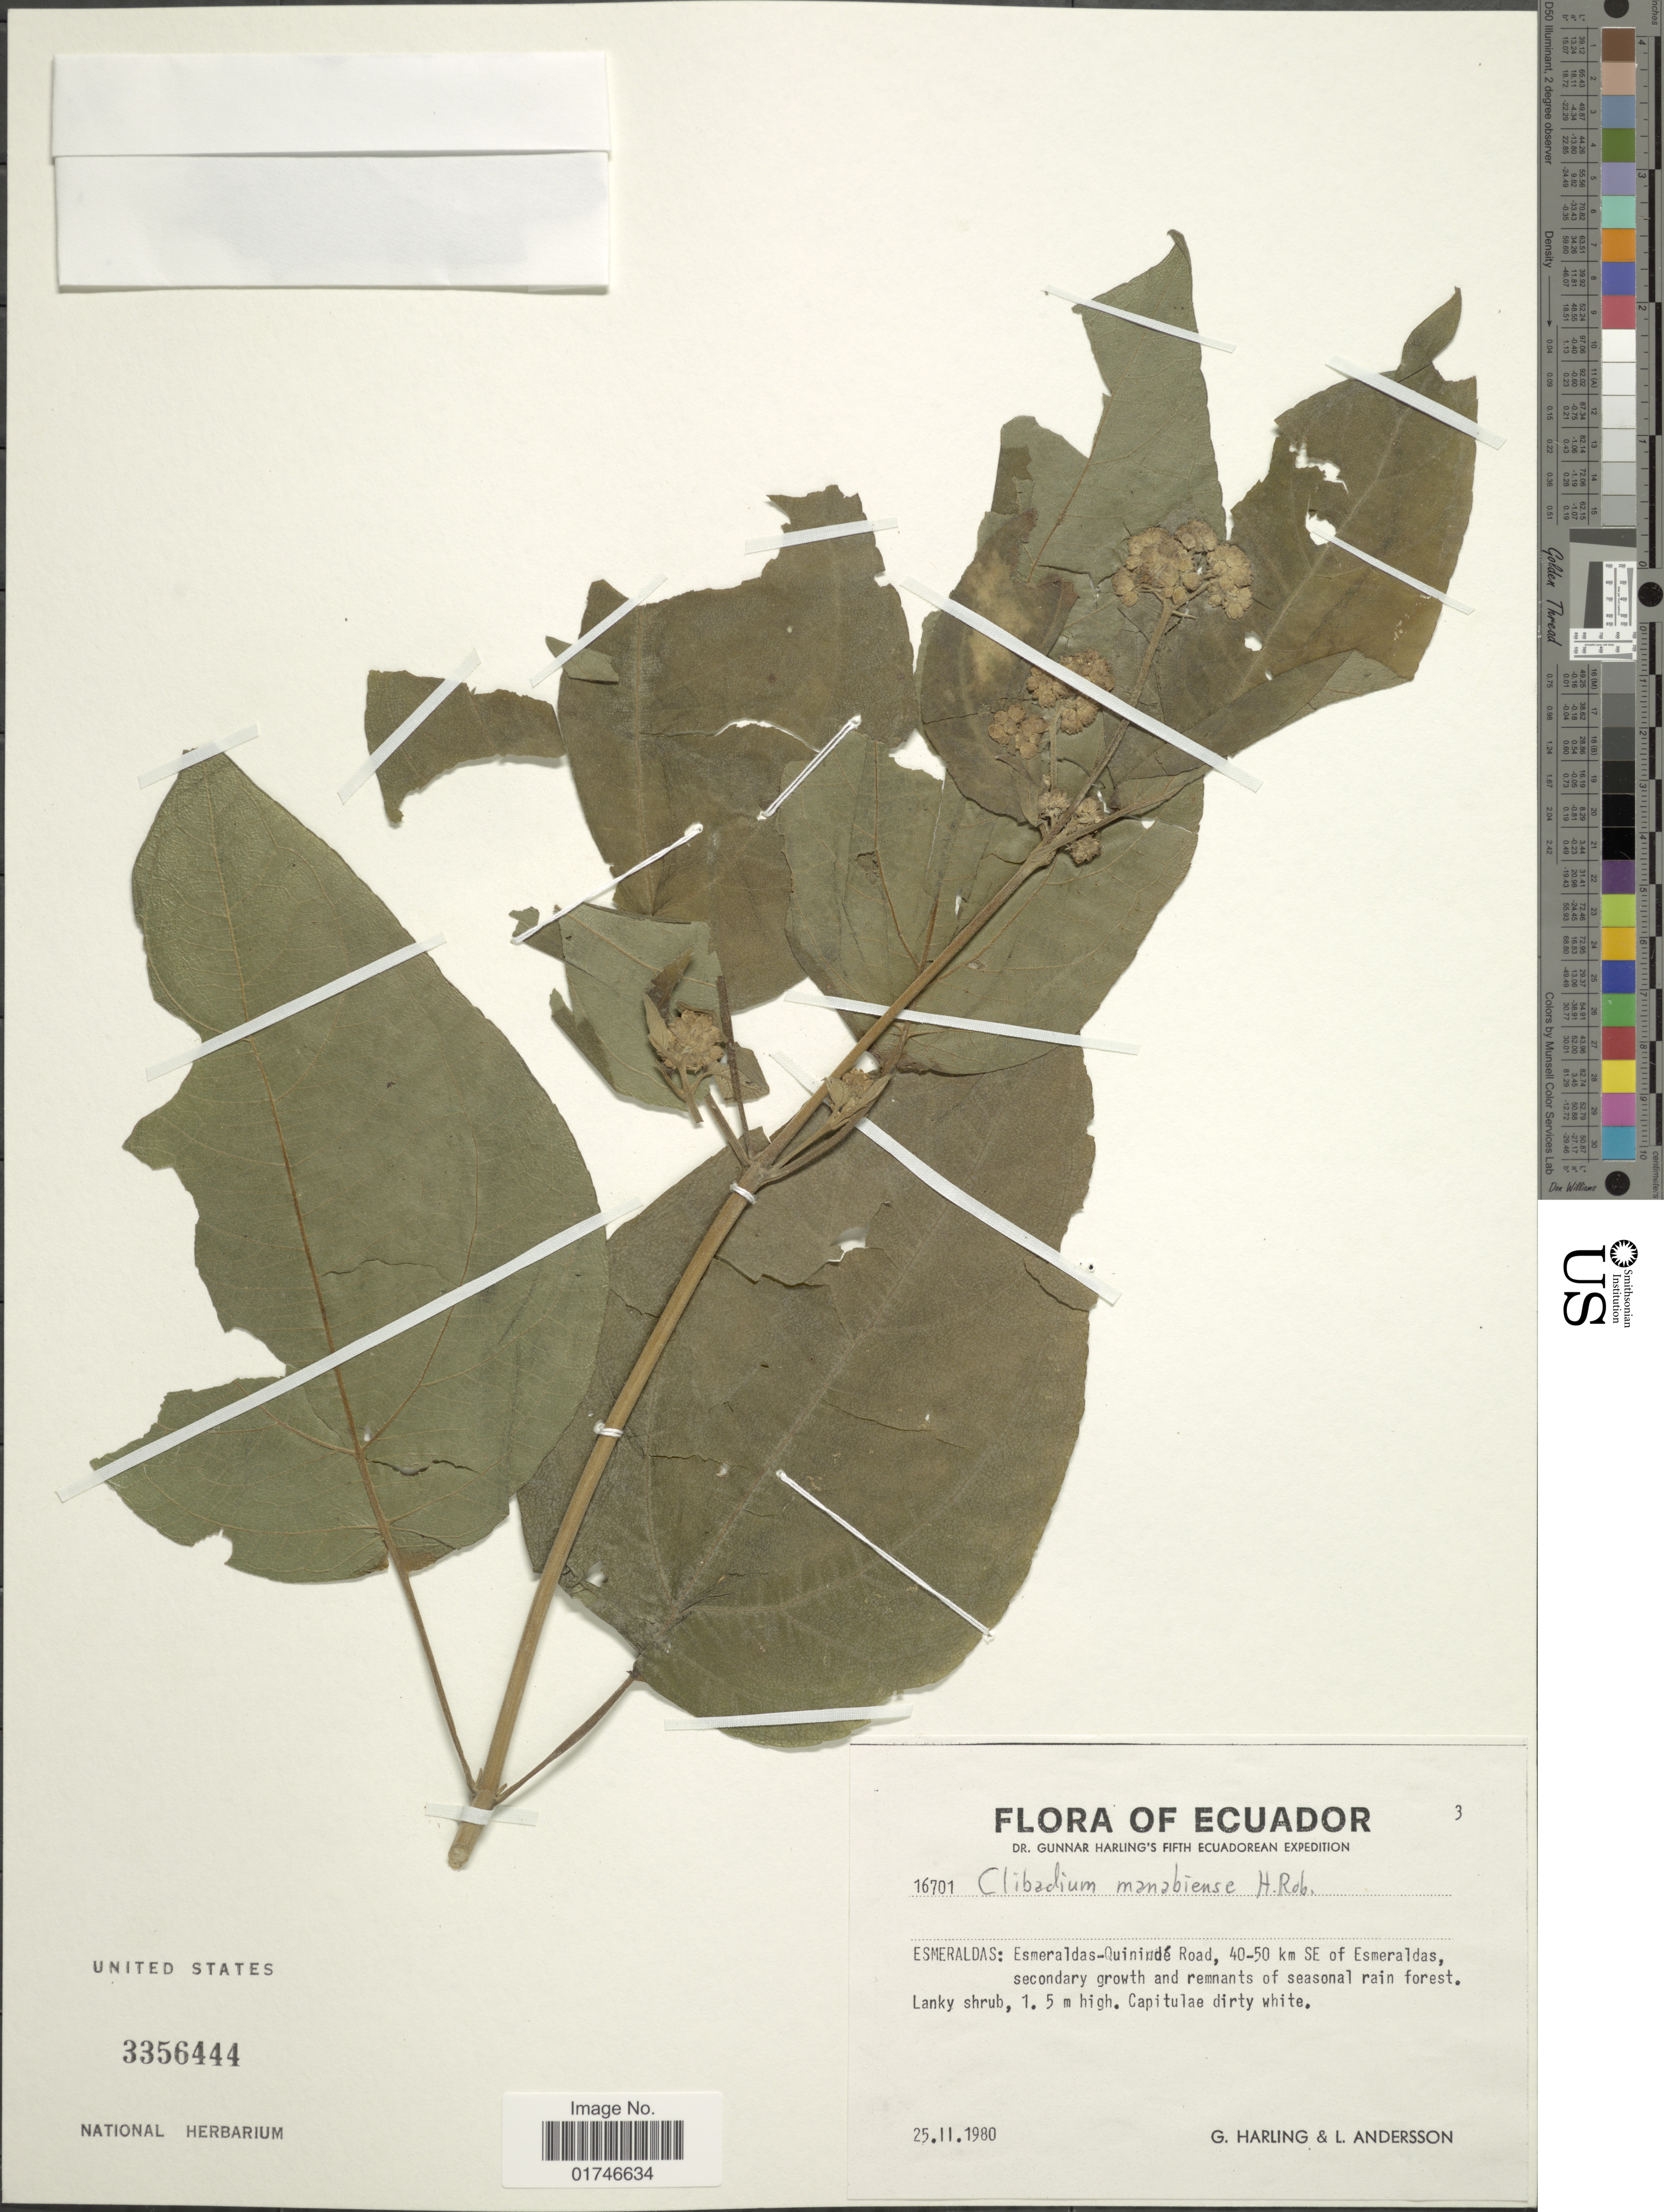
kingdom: Plantae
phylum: Tracheophyta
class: Magnoliopsida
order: Asterales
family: Asteraceae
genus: Clibadium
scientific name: Clibadium manabiense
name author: H. Rob.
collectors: G. Harling & L. Andersson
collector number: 16701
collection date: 1980-11-25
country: Ecuador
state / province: Esmeraldas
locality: Esmeraldas-Quininde Road, 40-50 km SE of Esmeraldas.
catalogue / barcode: US 3356444